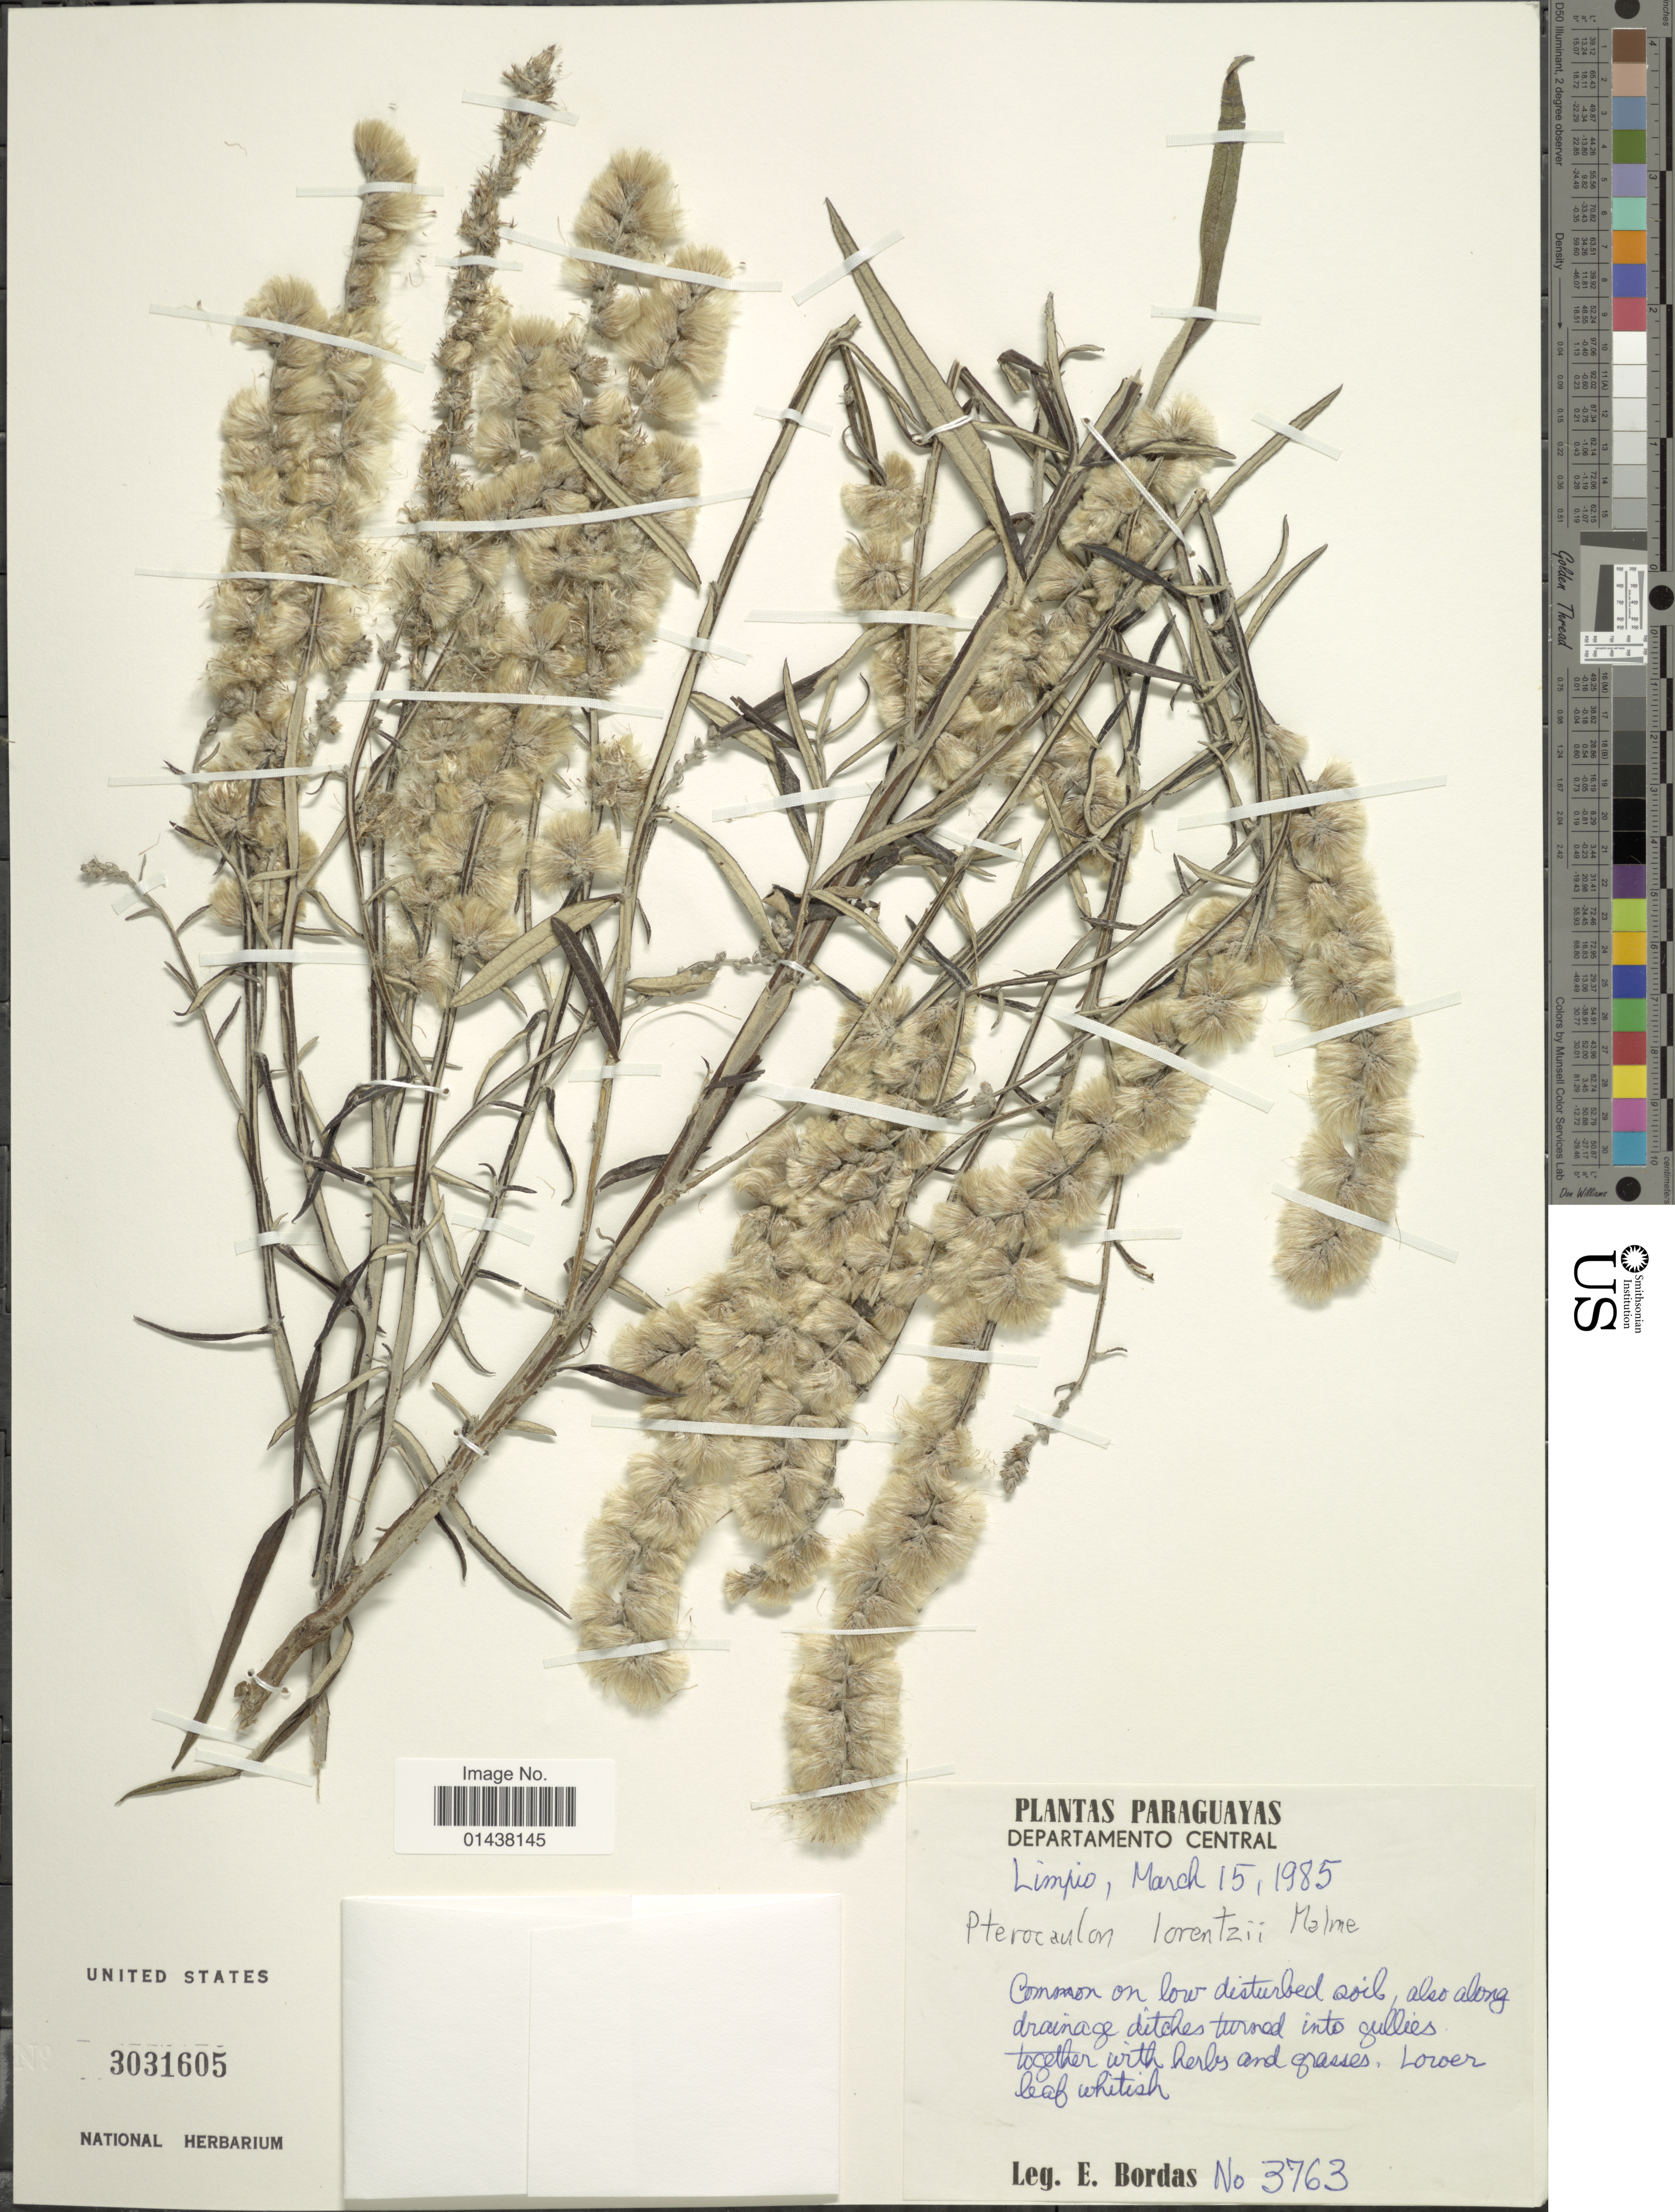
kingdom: Plantae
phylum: Tracheophyta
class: Magnoliopsida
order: Asterales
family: Asteraceae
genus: Pterocaulon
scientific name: Pterocaulon lorentzii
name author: Malme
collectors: E. Bordas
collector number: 3763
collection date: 1985-03-15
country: Paraguay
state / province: Central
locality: Limpio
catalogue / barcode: US 3031605